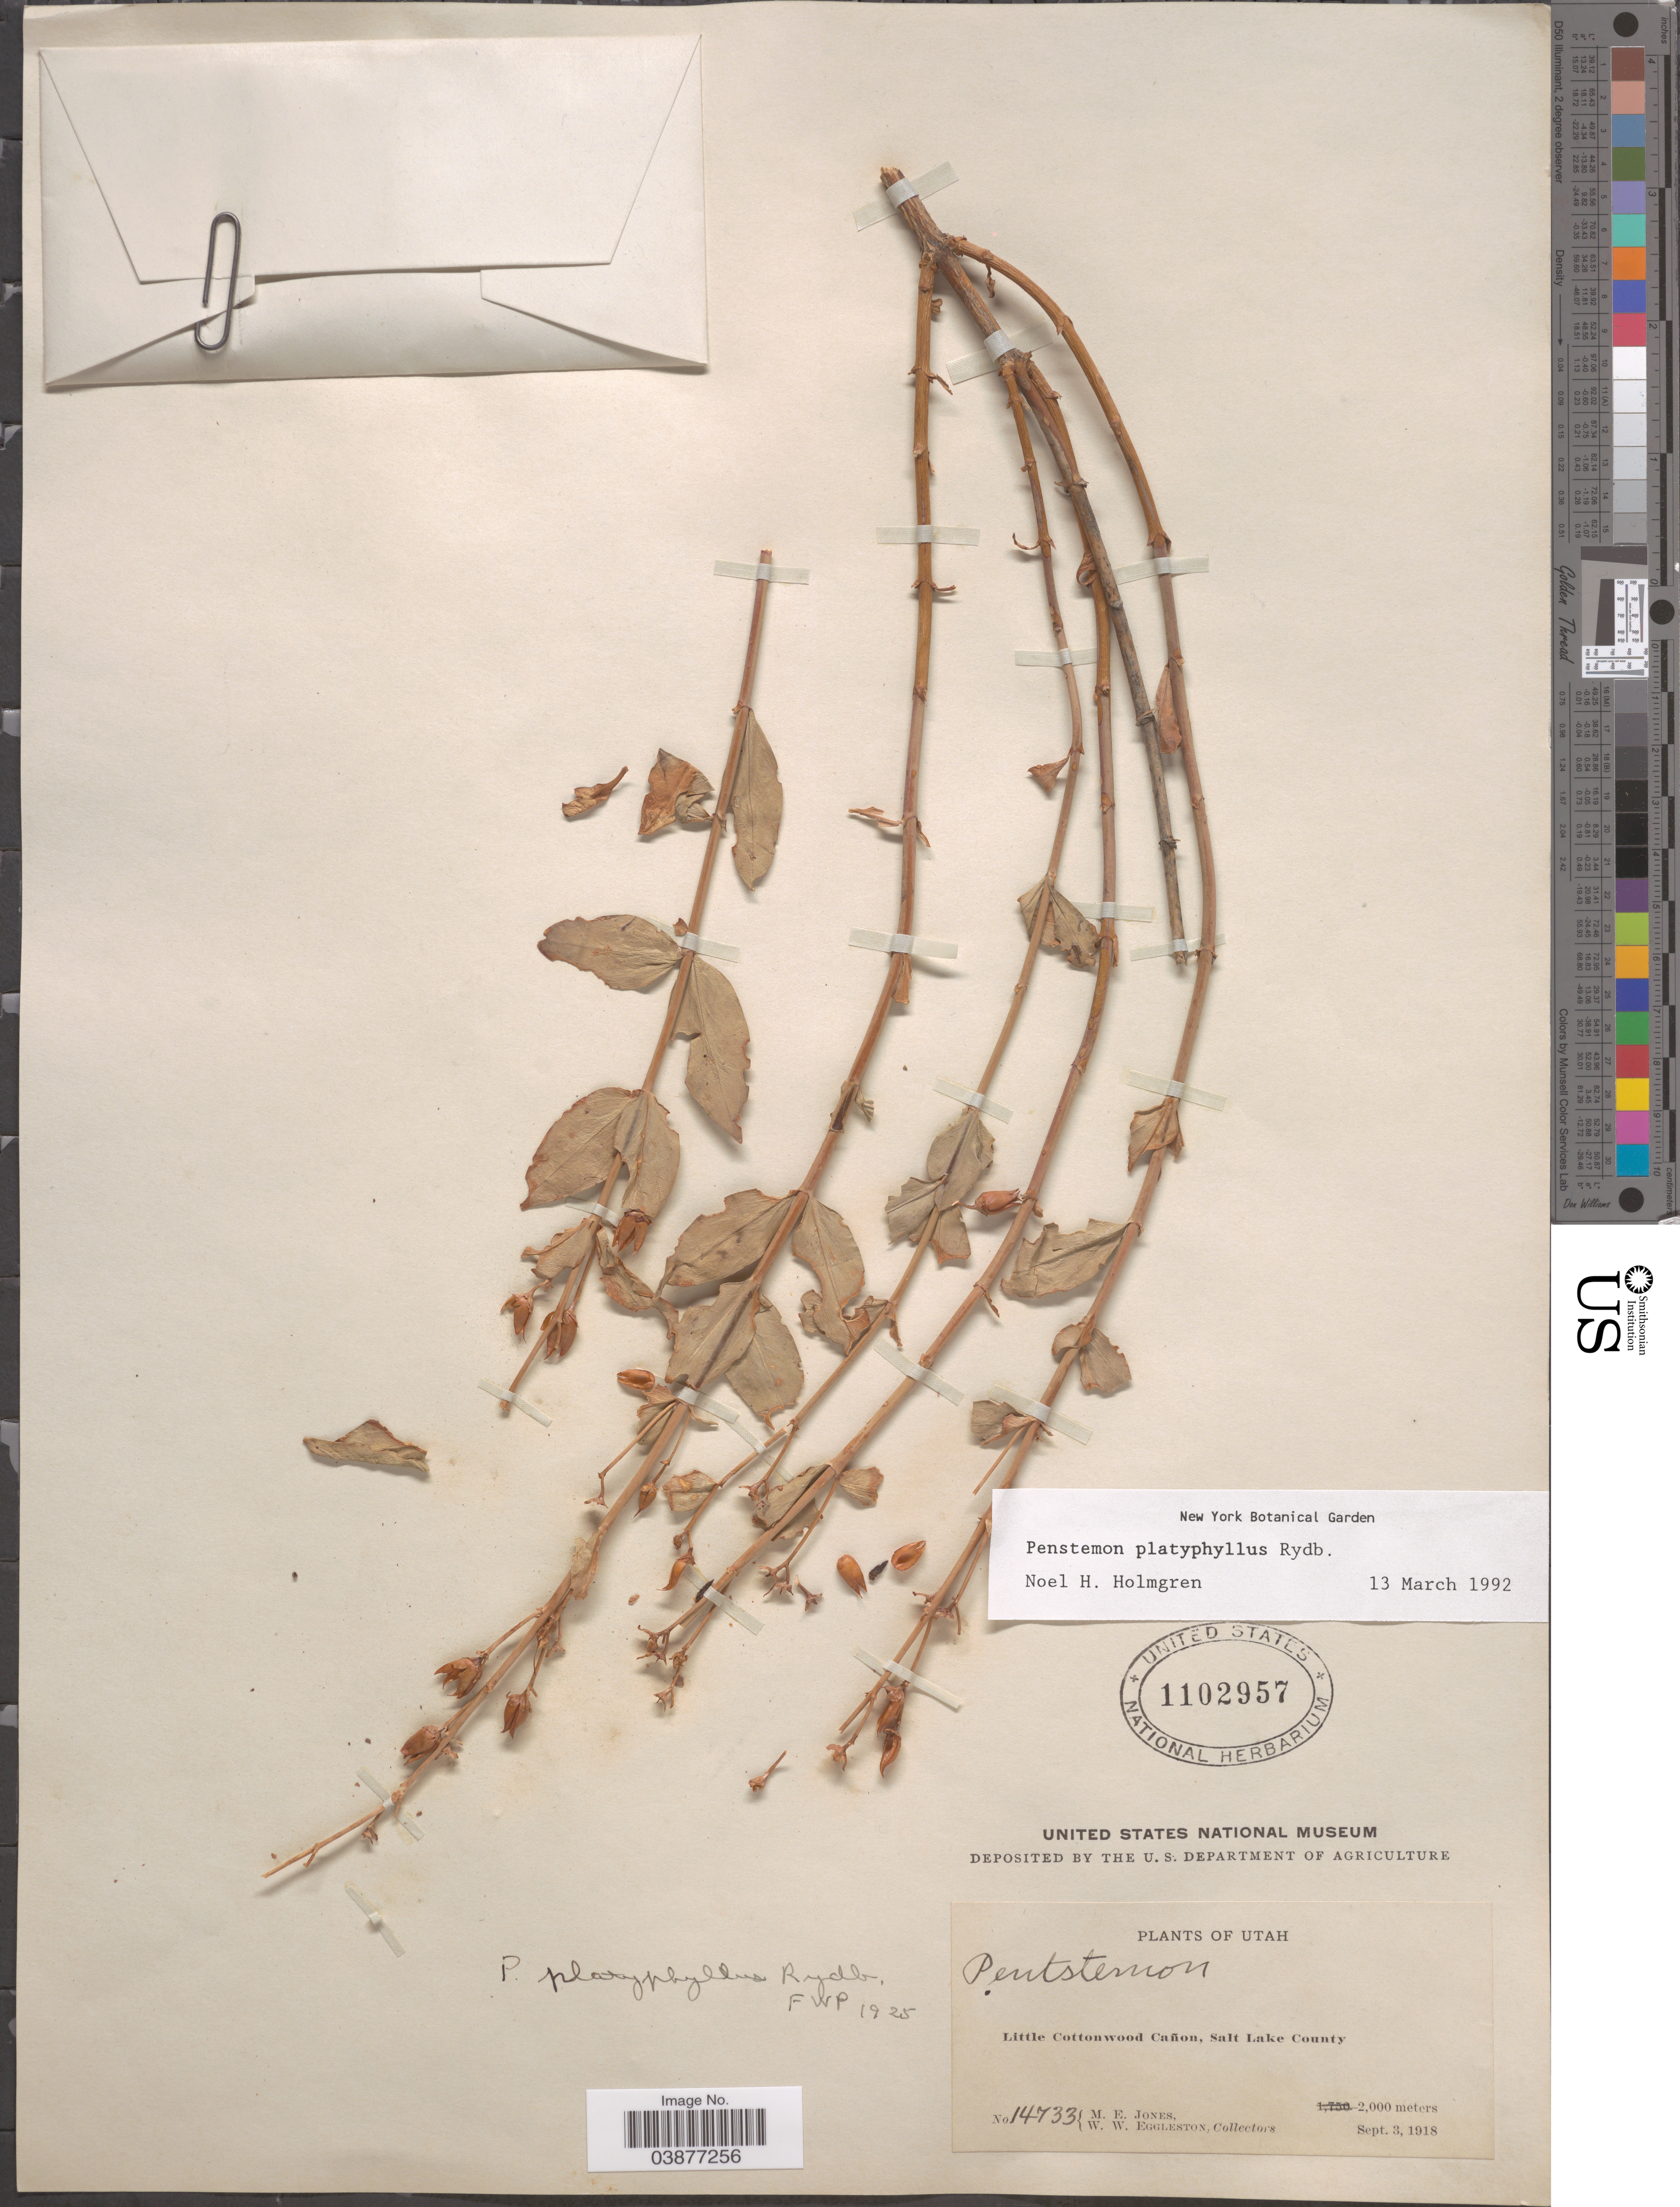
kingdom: Plantae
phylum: Tracheophyta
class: Magnoliopsida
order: Lamiales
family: Plantaginaceae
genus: Penstemon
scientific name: Penstemon platyphyllus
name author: Rydb.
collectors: M. E. Jones & W. W. Eggleston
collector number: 14733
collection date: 1918-09-03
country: United States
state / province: Utah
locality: Little Cottonwood Cañon, Salt Lake County.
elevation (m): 2000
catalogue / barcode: US 1102957